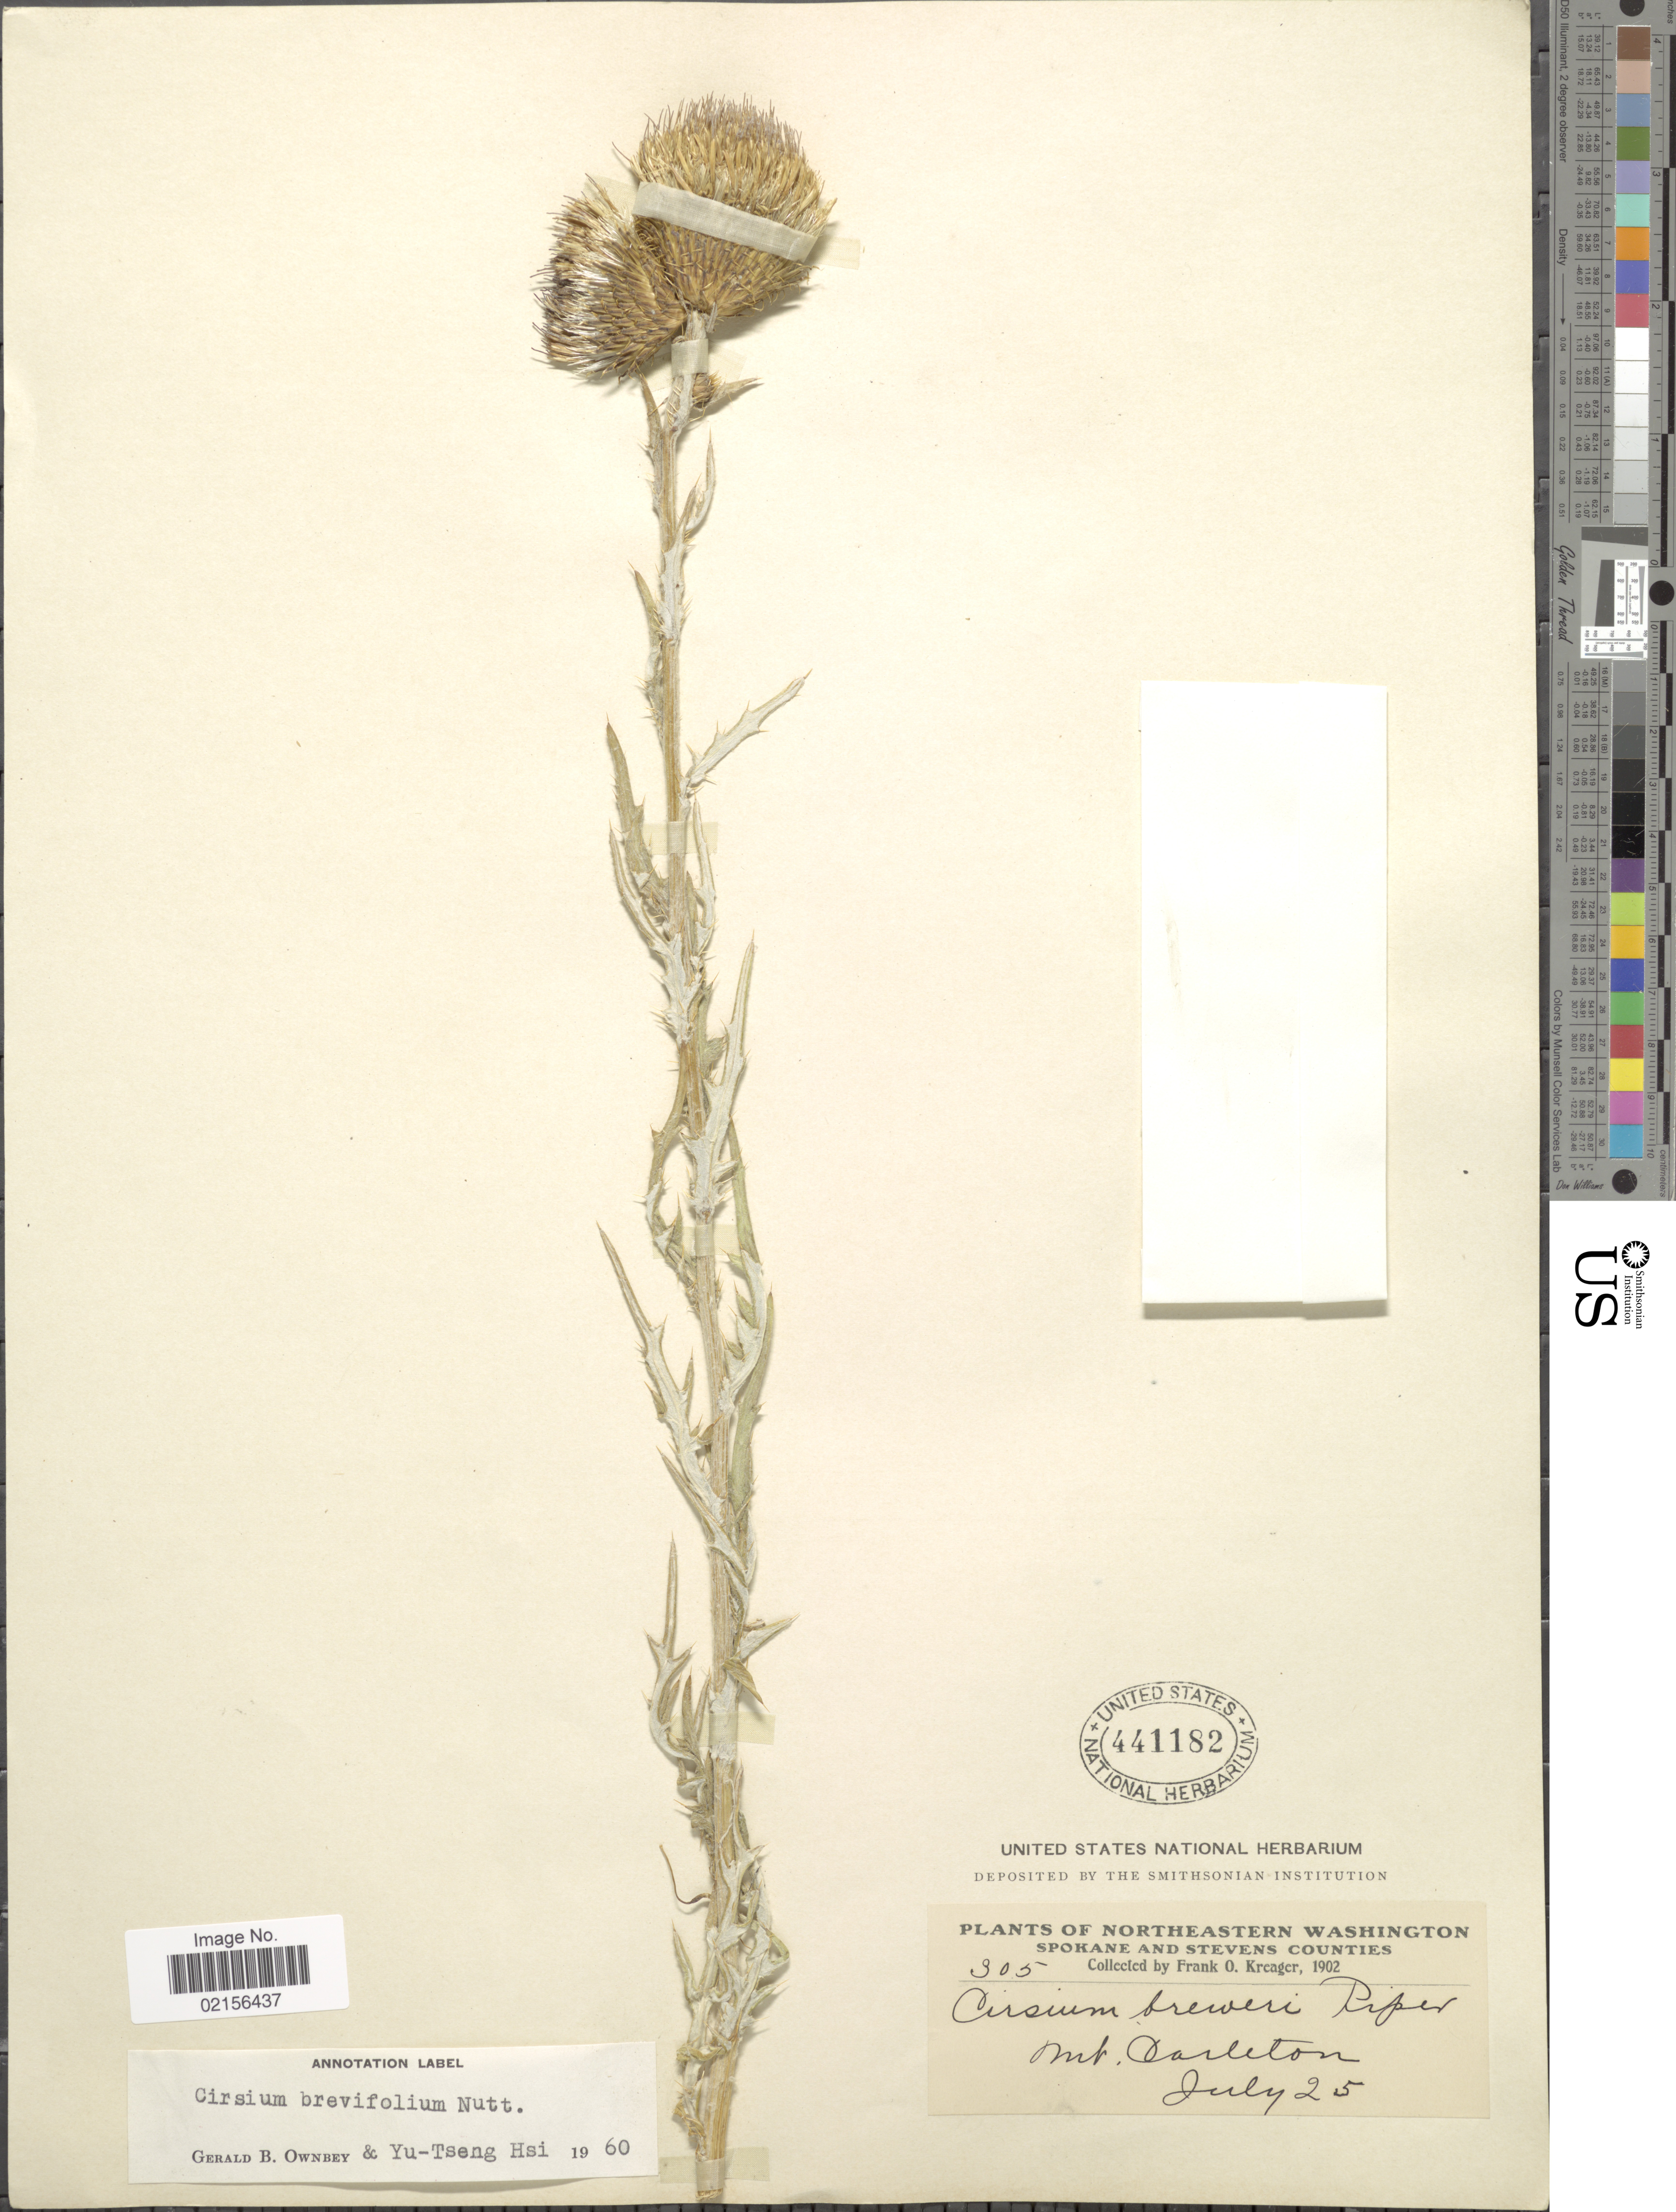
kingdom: Plantae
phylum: Tracheophyta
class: Magnoliopsida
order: Asterales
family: Asteraceae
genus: Cirsium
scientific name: Cirsium brevifolium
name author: Nutt.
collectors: F. Kreager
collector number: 305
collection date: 1902-07-25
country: United States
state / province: Washington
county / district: Spokane / Stevens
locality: Northeastern Washington, Spokane and Stevens Counties, Mt Darleton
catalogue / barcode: US 441182